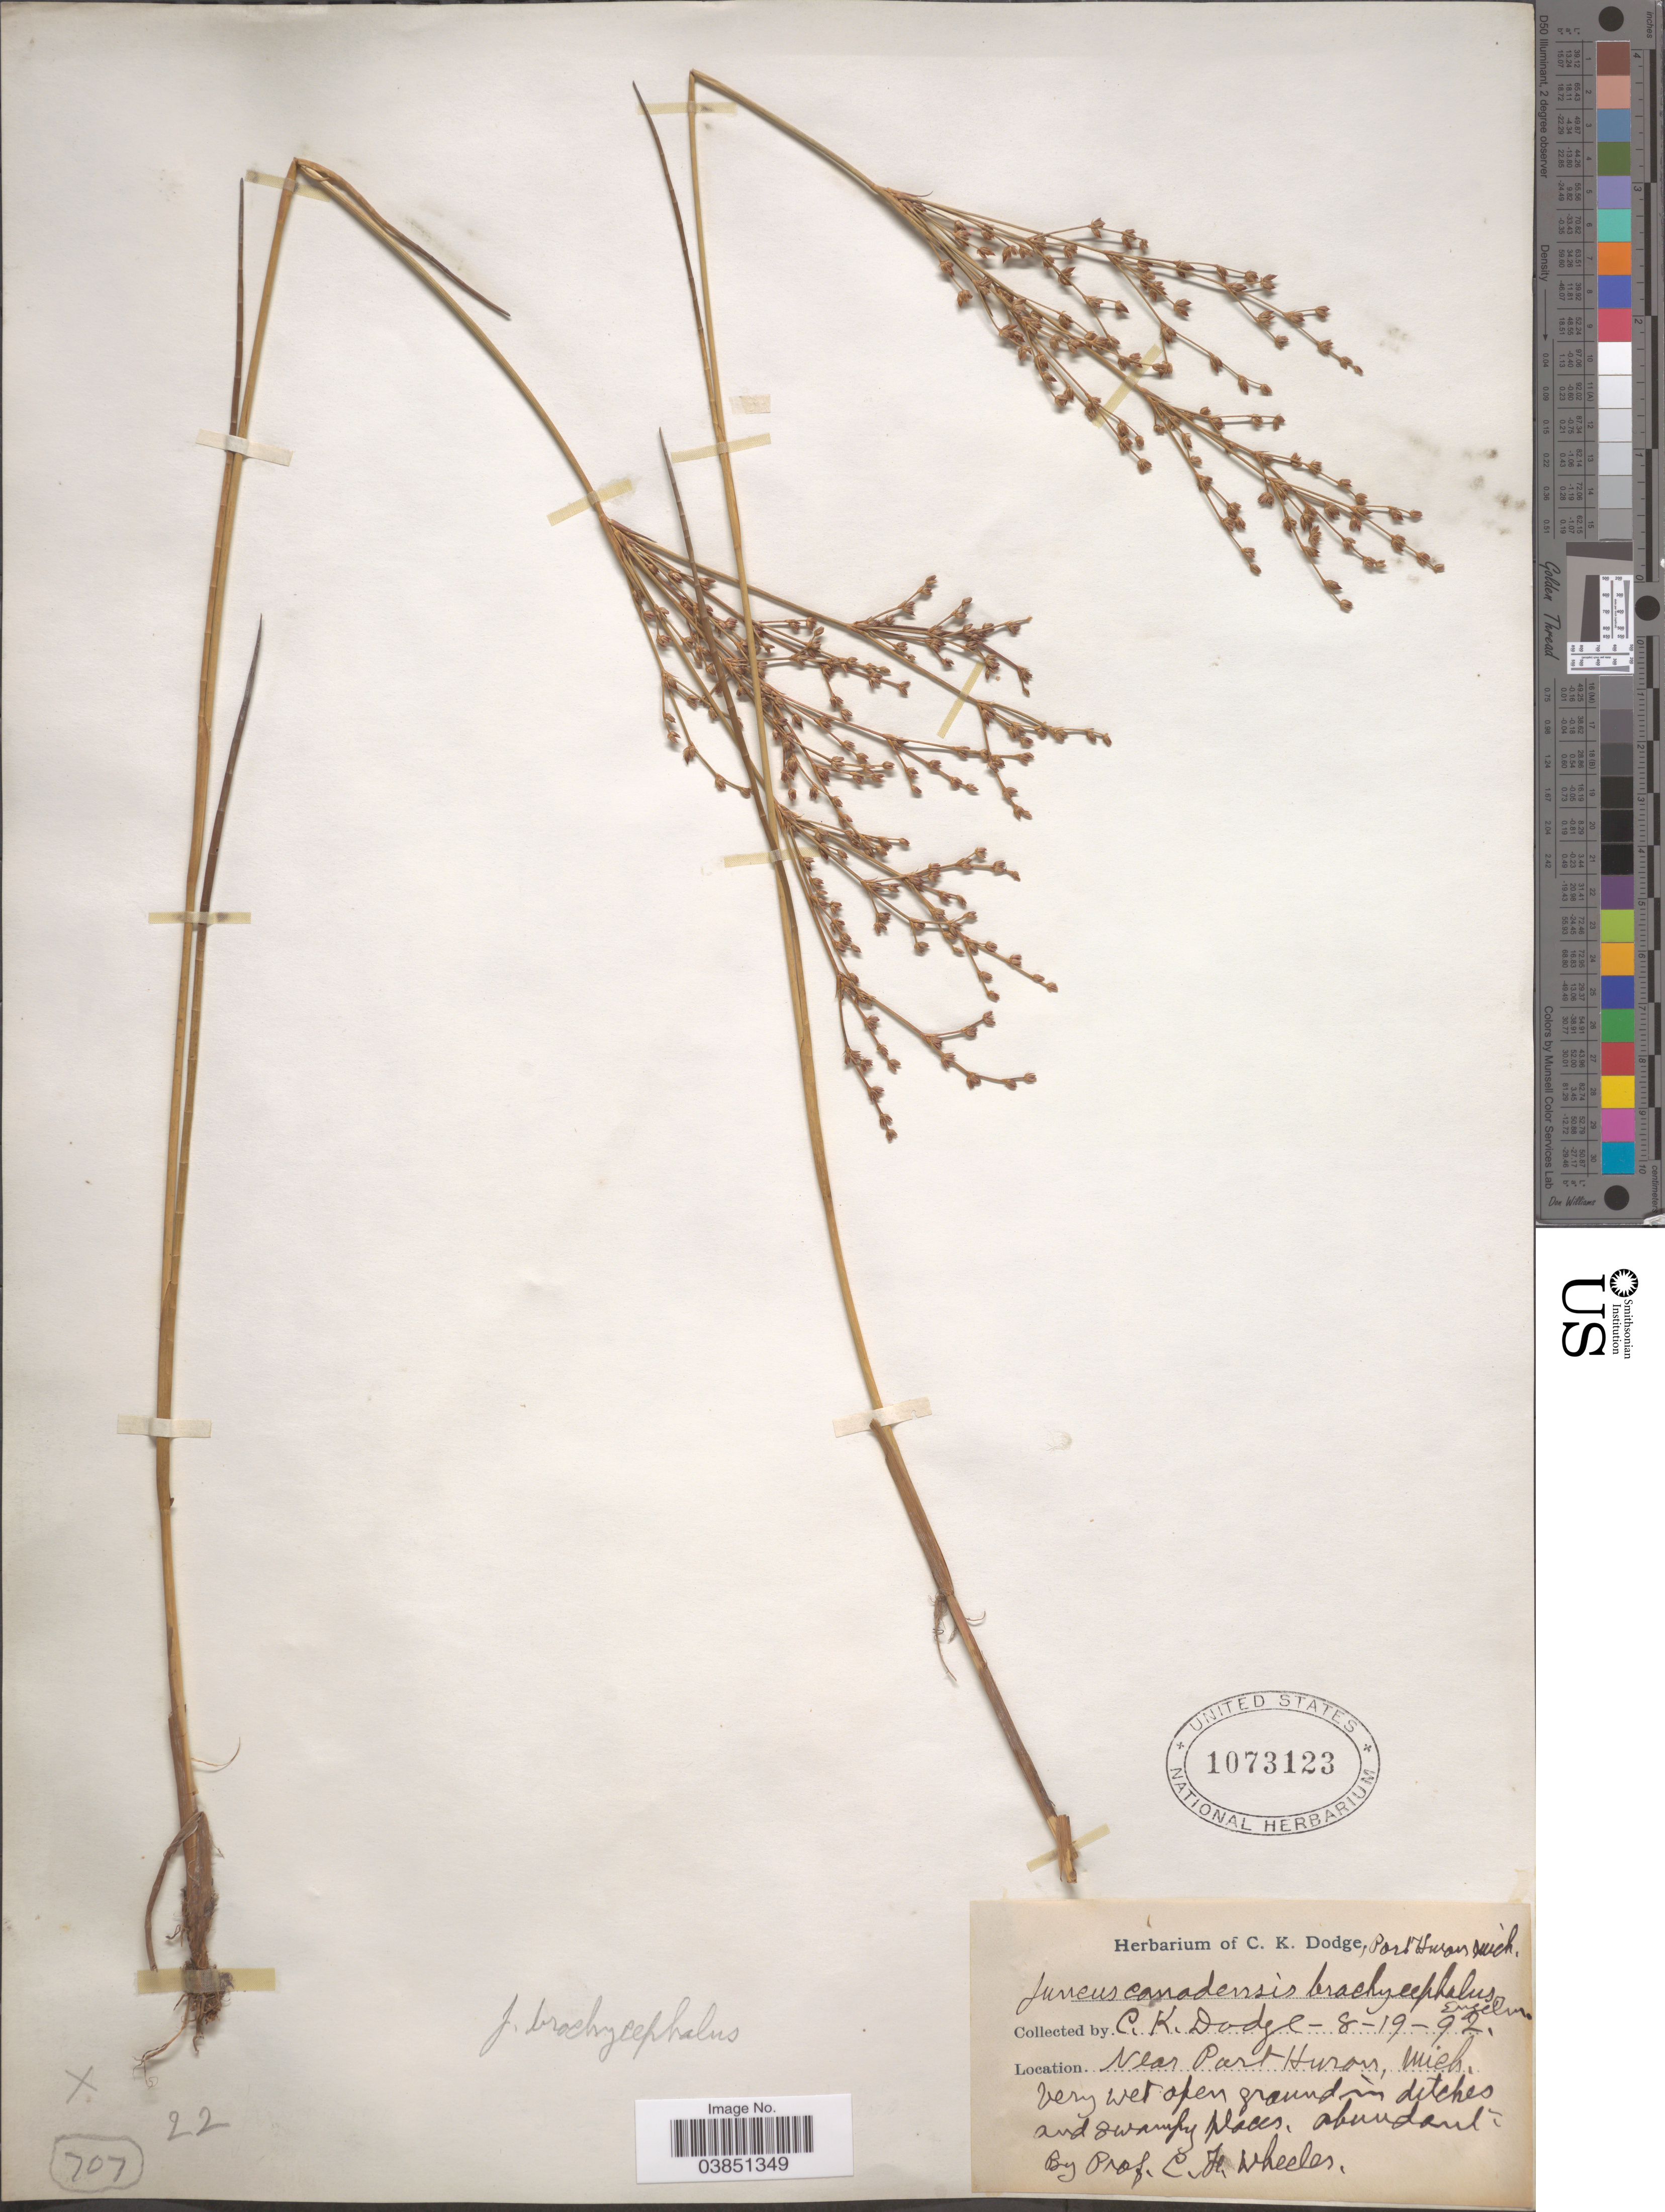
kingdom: Plantae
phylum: Tracheophyta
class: Liliopsida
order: Poales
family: Juncaceae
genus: Juncus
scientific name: Juncus canadensis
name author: J. Gay ex Laharpe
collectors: C. Dodge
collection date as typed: Transcribed d/m/y: 19/8/92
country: United States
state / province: Michigan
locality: Near Port Huron.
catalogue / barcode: US 1073123